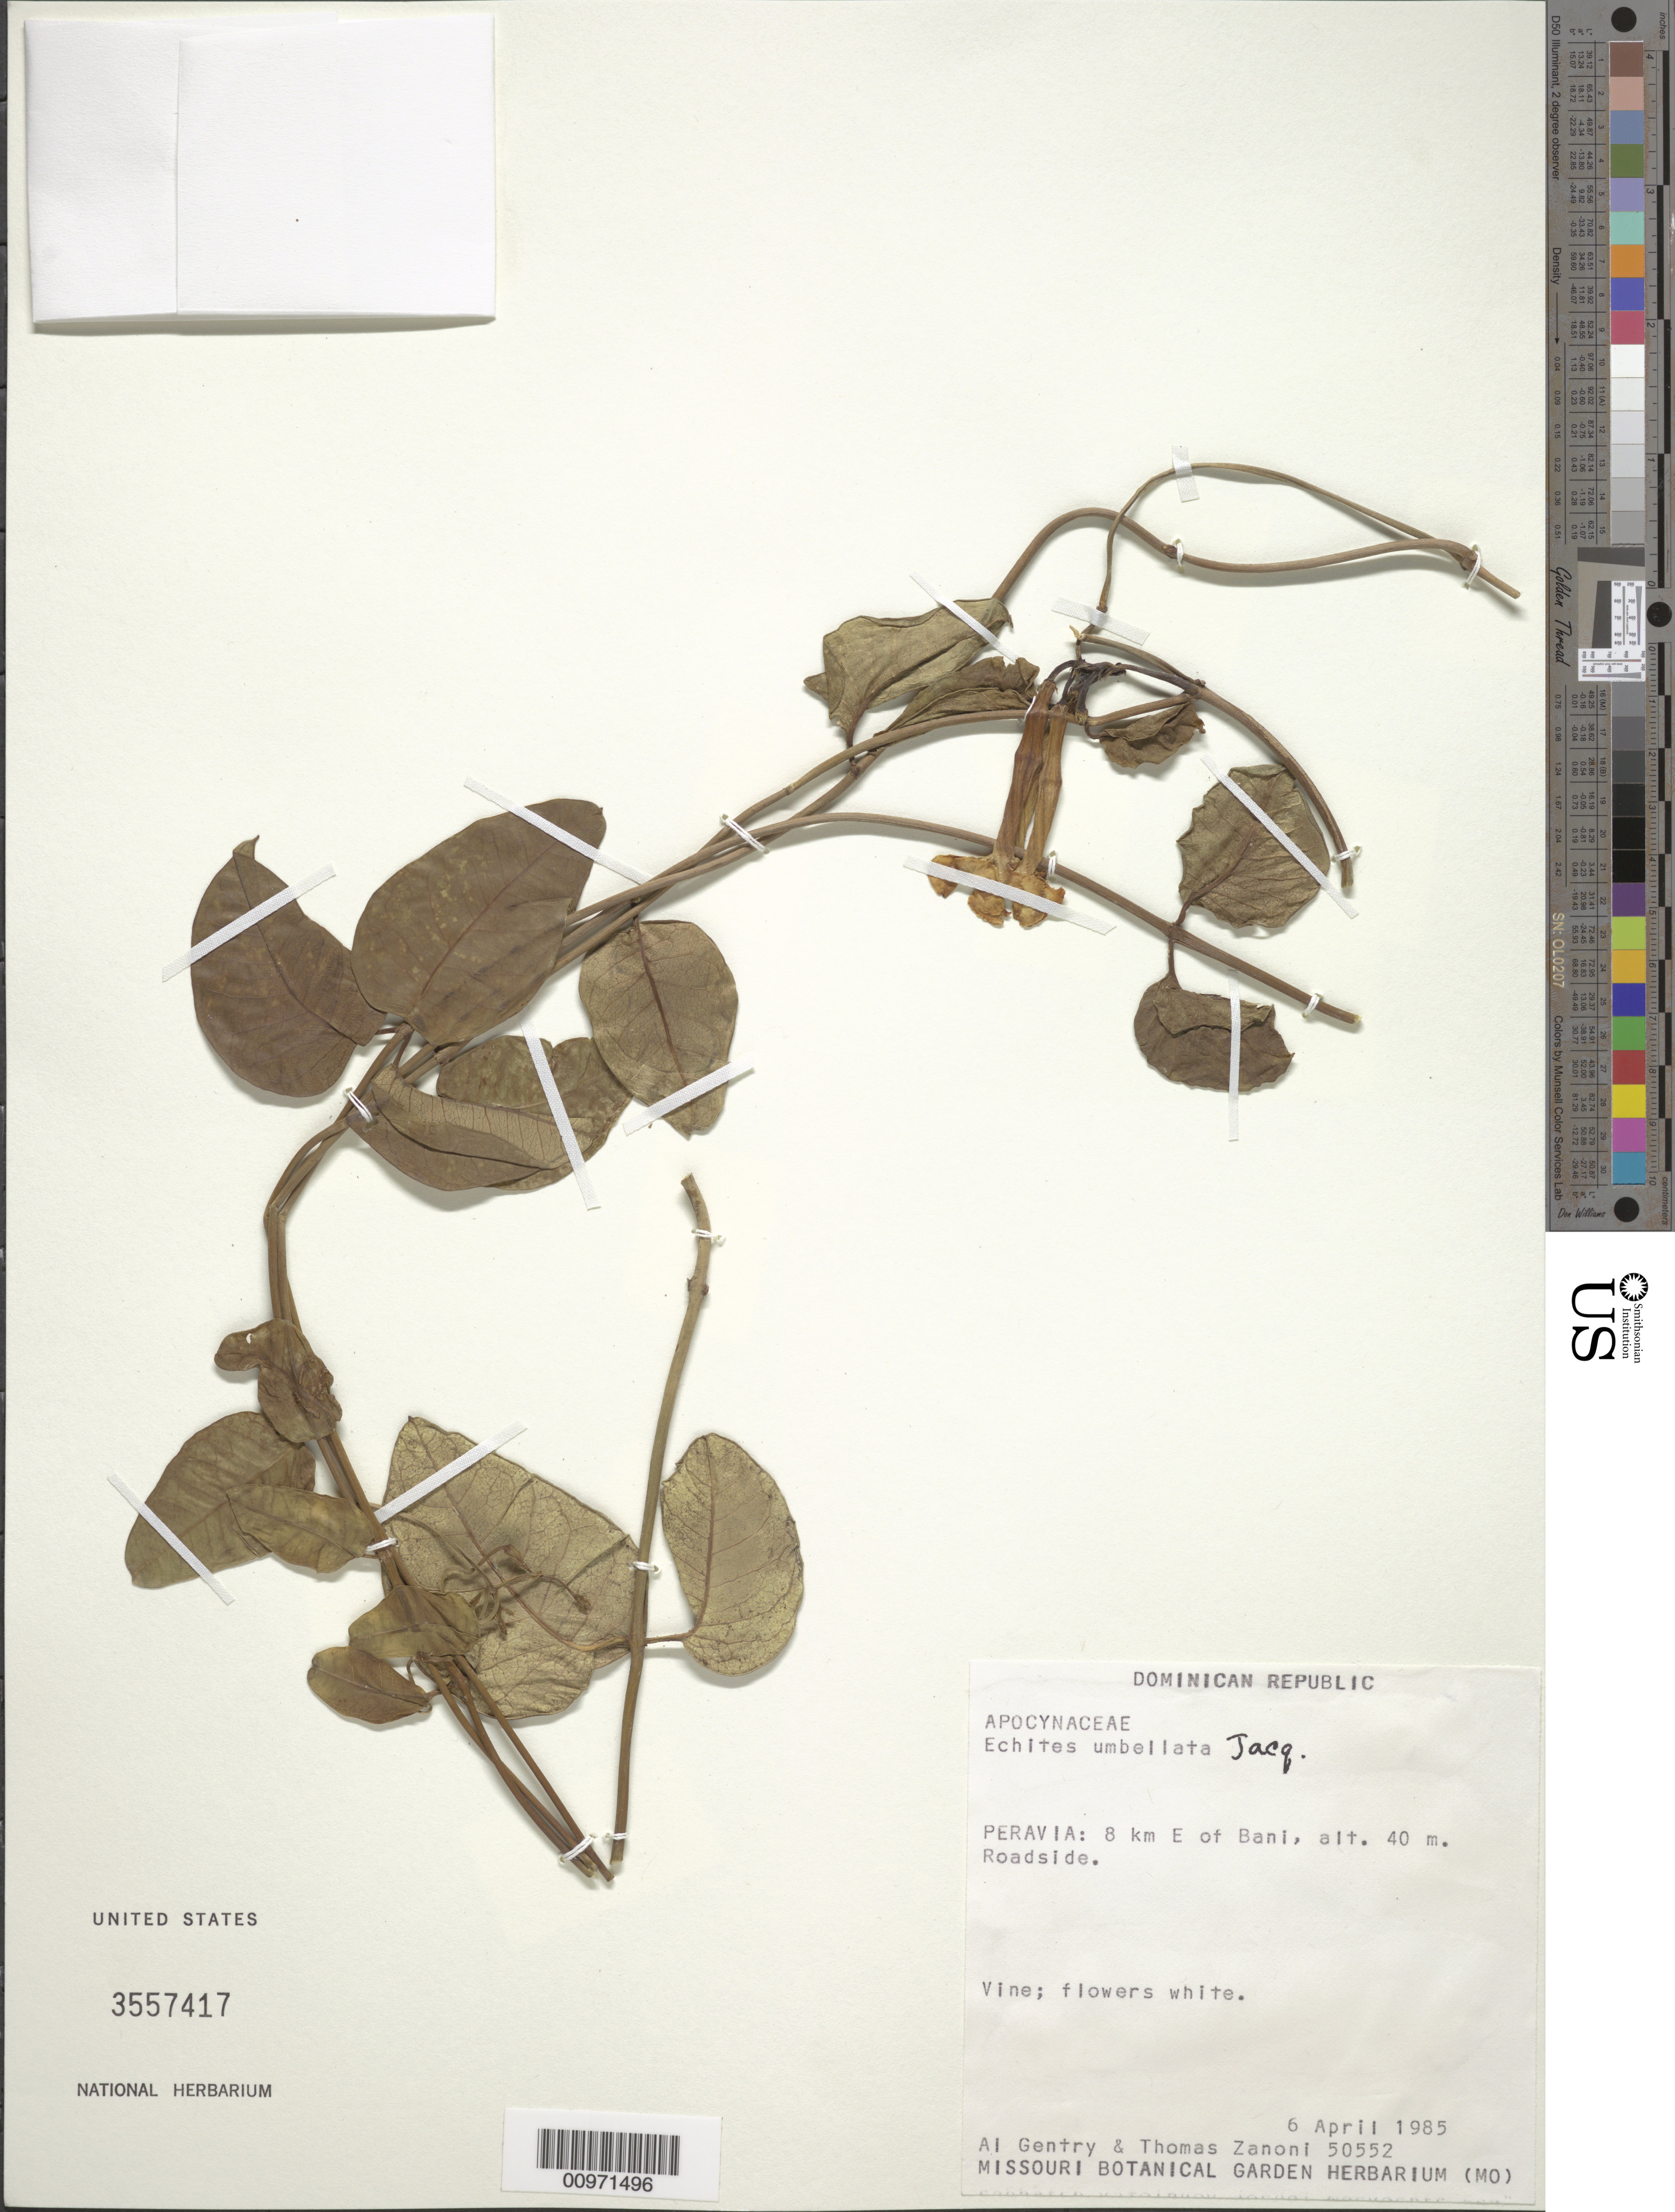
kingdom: Plantae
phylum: Tracheophyta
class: Magnoliopsida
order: Gentianales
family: Apocynaceae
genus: Echites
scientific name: Echites umbellatus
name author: Jacq.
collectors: A. H. Gentry & T. A. Zanoni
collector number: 50552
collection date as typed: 06 Apr 1985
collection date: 1985-04-06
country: Dominican Republic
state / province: Peravia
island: Hispaniola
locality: Bani, 8 km E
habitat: Roadside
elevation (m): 40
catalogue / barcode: US 3557417